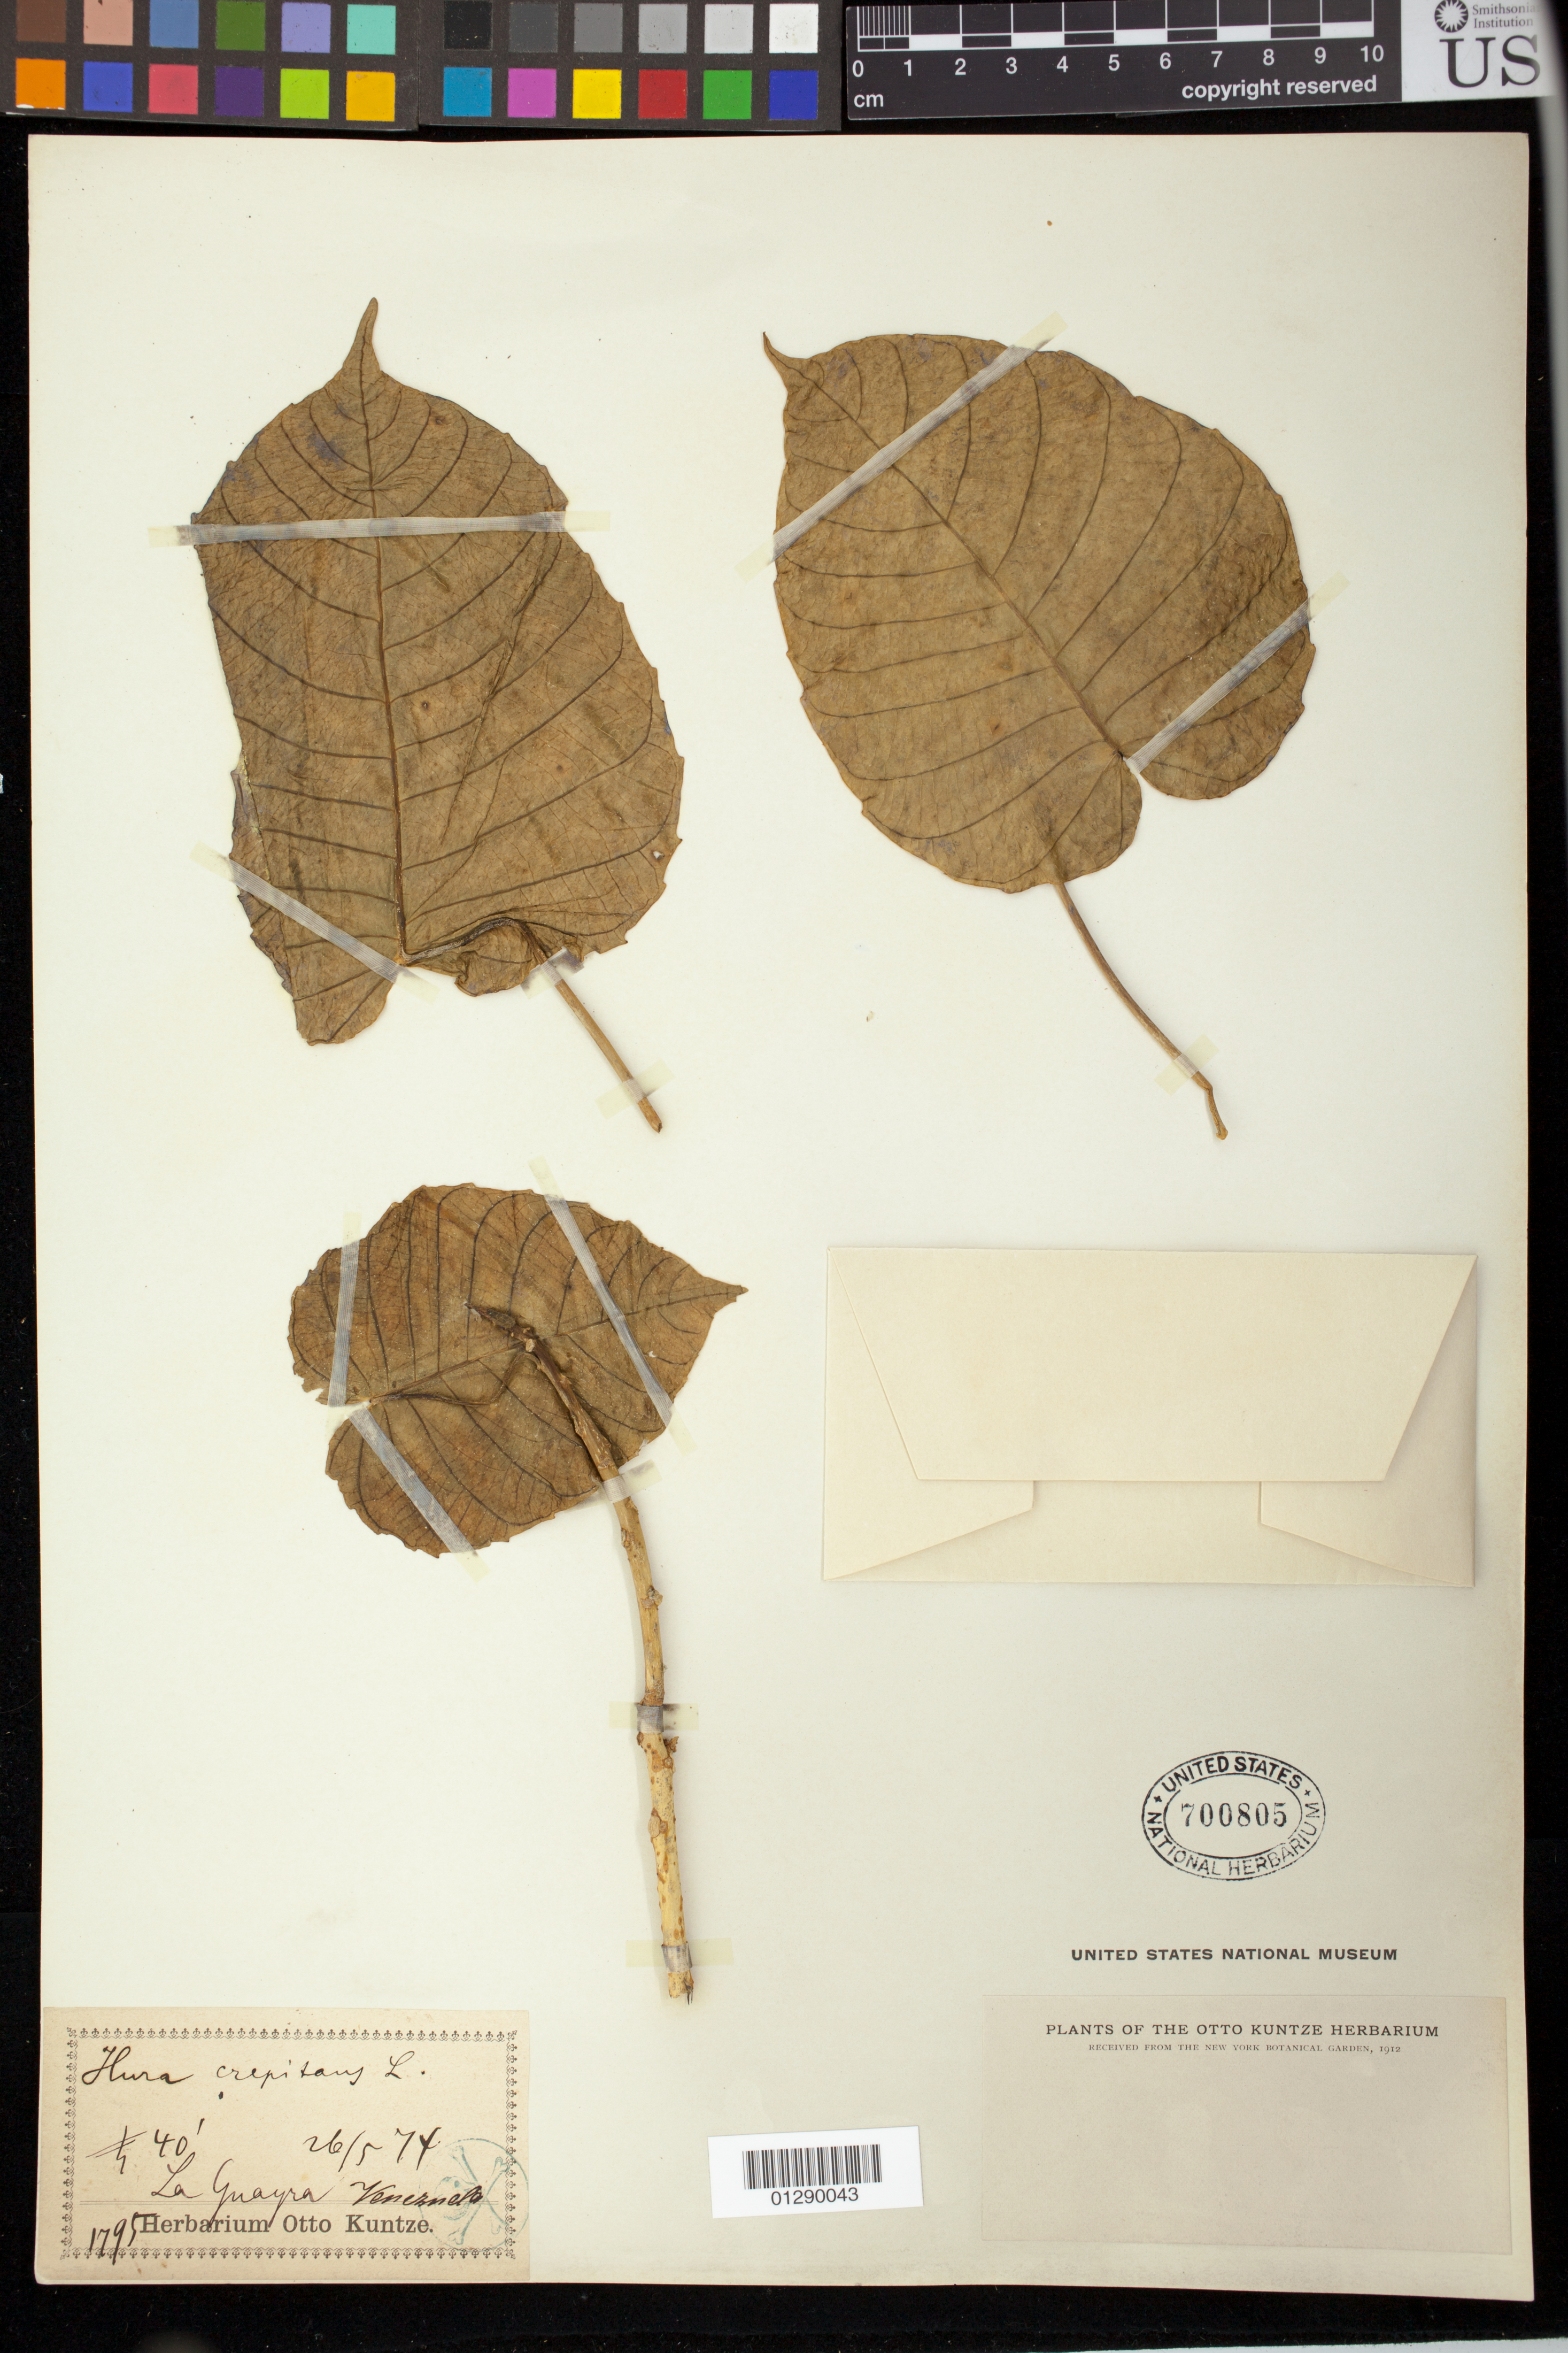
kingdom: Plantae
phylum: Tracheophyta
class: Magnoliopsida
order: Malpighiales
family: Euphorbiaceae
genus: Hura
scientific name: Hura crepitans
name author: L.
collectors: C.E.O. Kuntze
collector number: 1795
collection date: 1874-05-26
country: Venezuela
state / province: Vargas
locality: La Guayra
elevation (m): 12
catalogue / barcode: US 700805